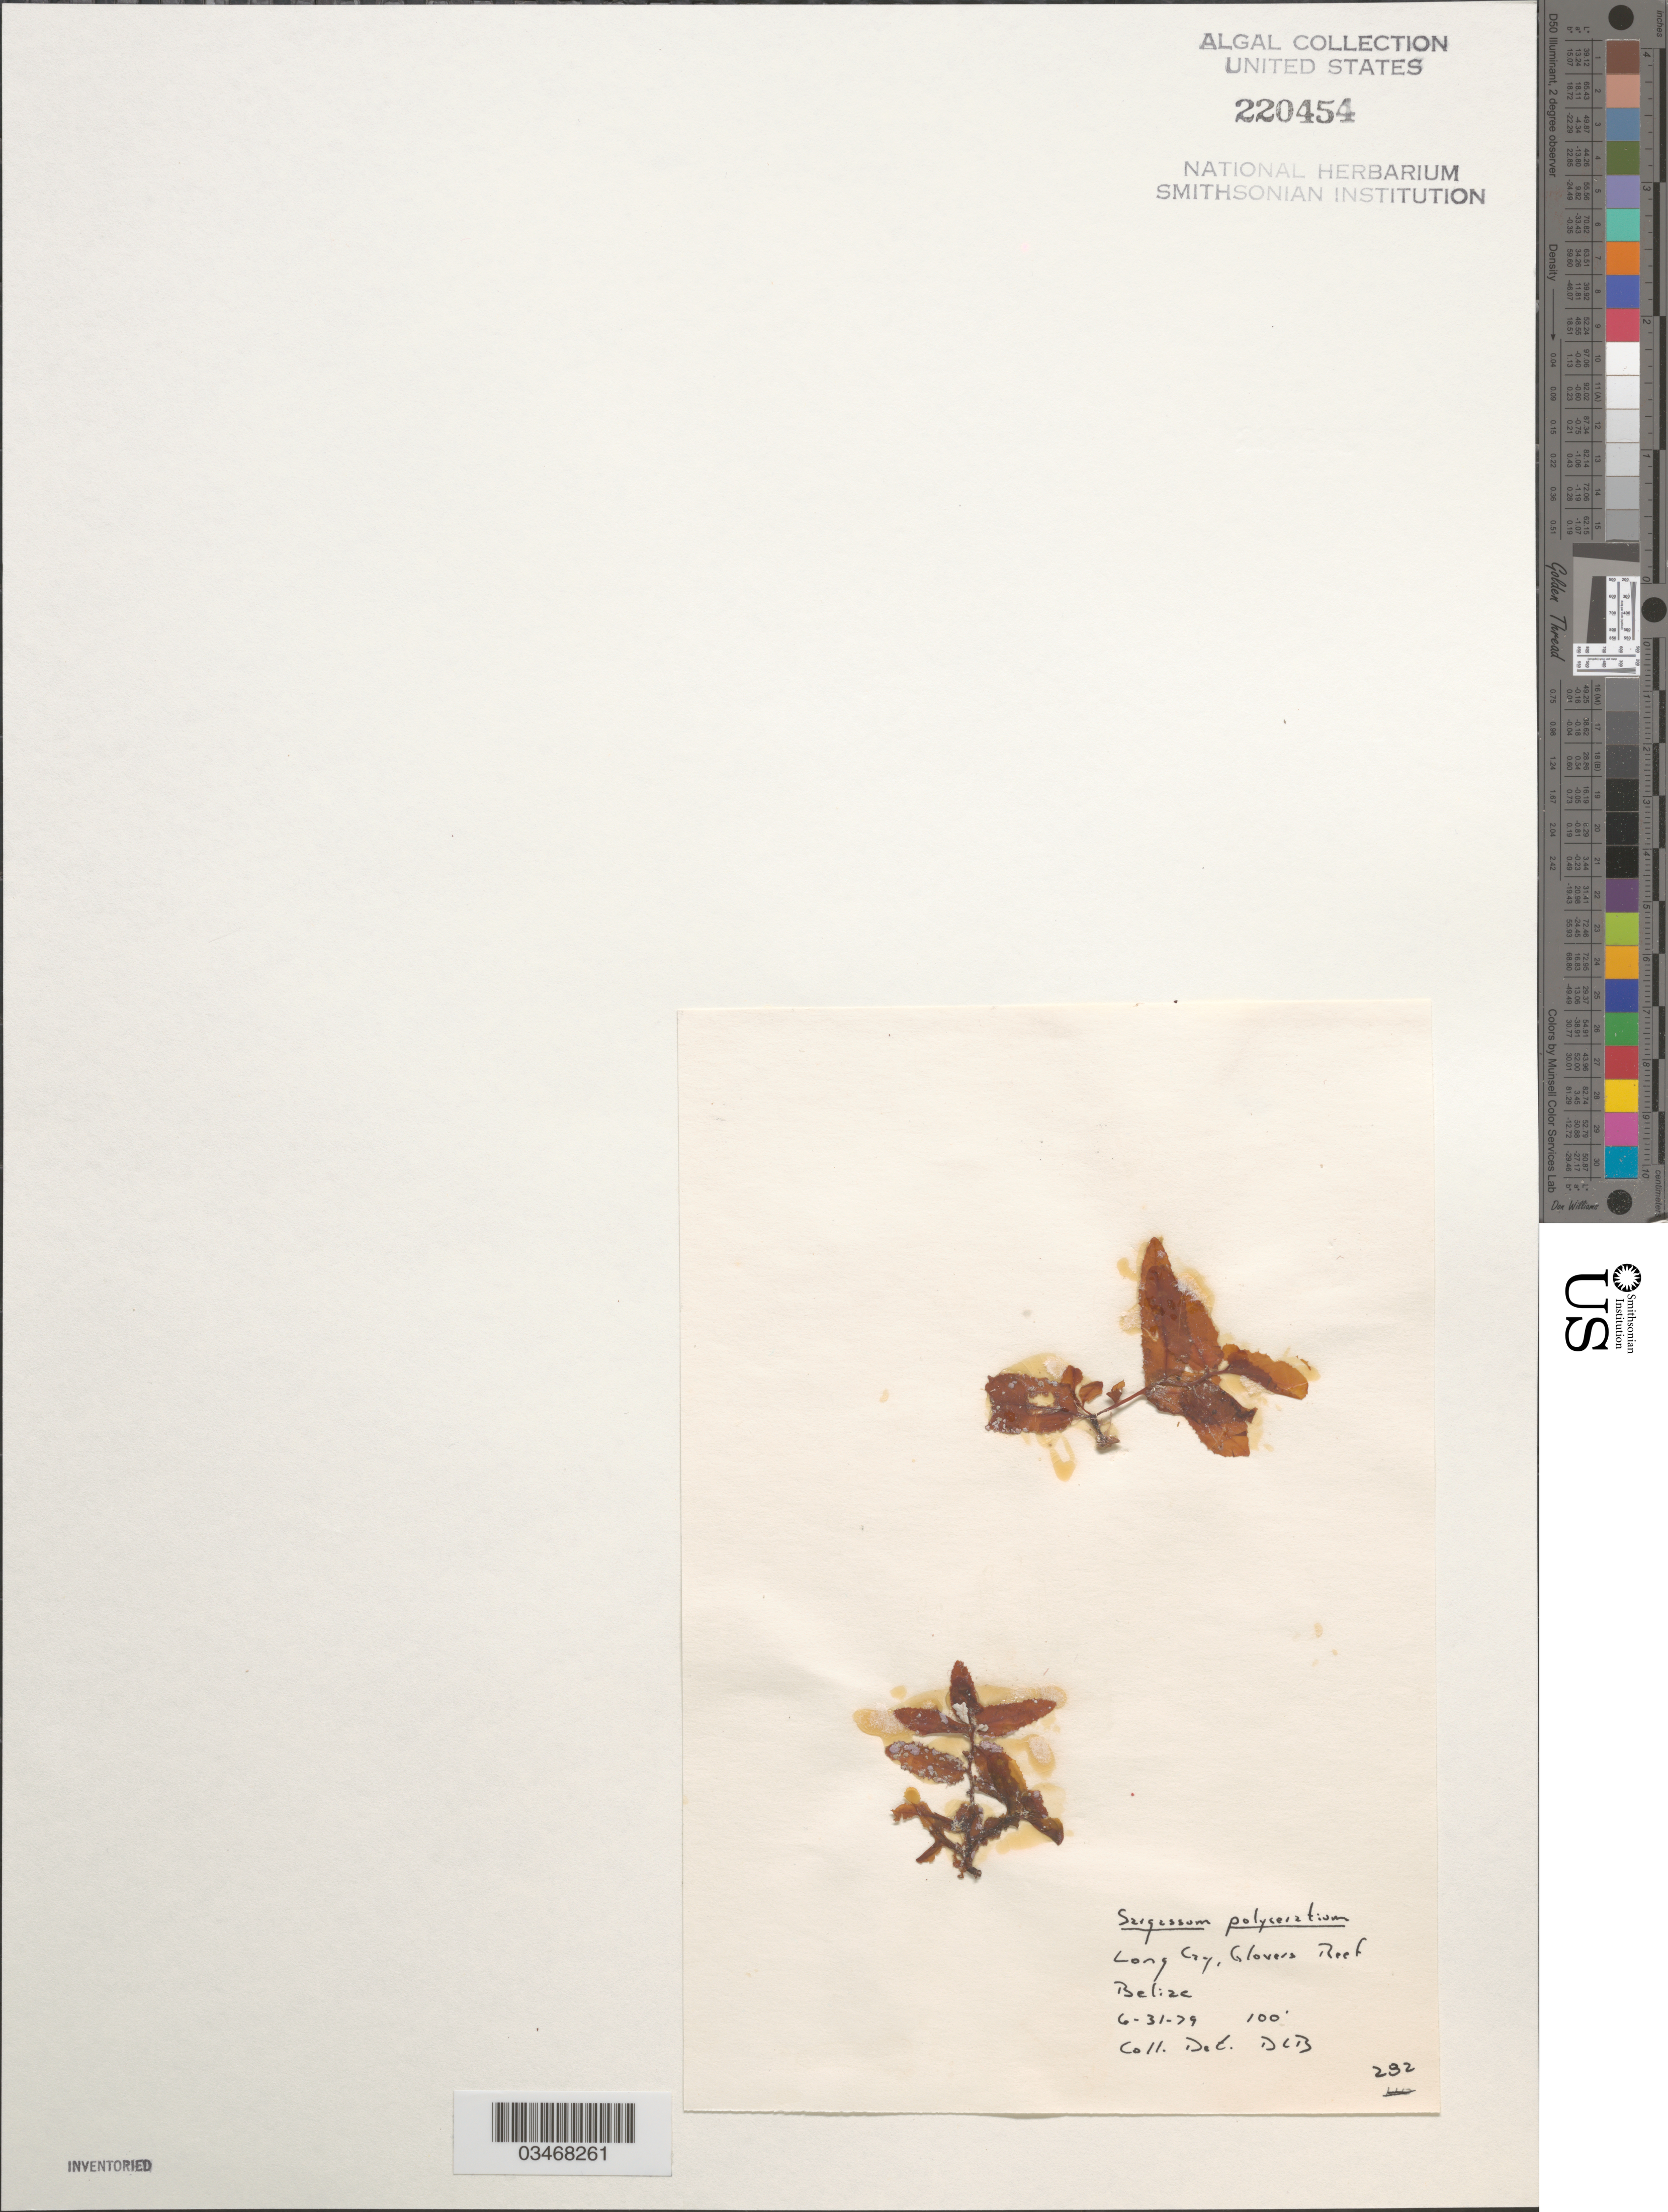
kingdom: Chromista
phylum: Ochrophyta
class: Phaeophyceae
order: Fucales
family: Sargassaceae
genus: Sargassum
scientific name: Sargassum polyceratium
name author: Mont.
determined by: Ballantine, D. L.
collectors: D.L. Ballantine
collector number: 282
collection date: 1979-06-30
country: Belize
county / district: Glovers Reef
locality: Long Cay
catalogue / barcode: US 220454